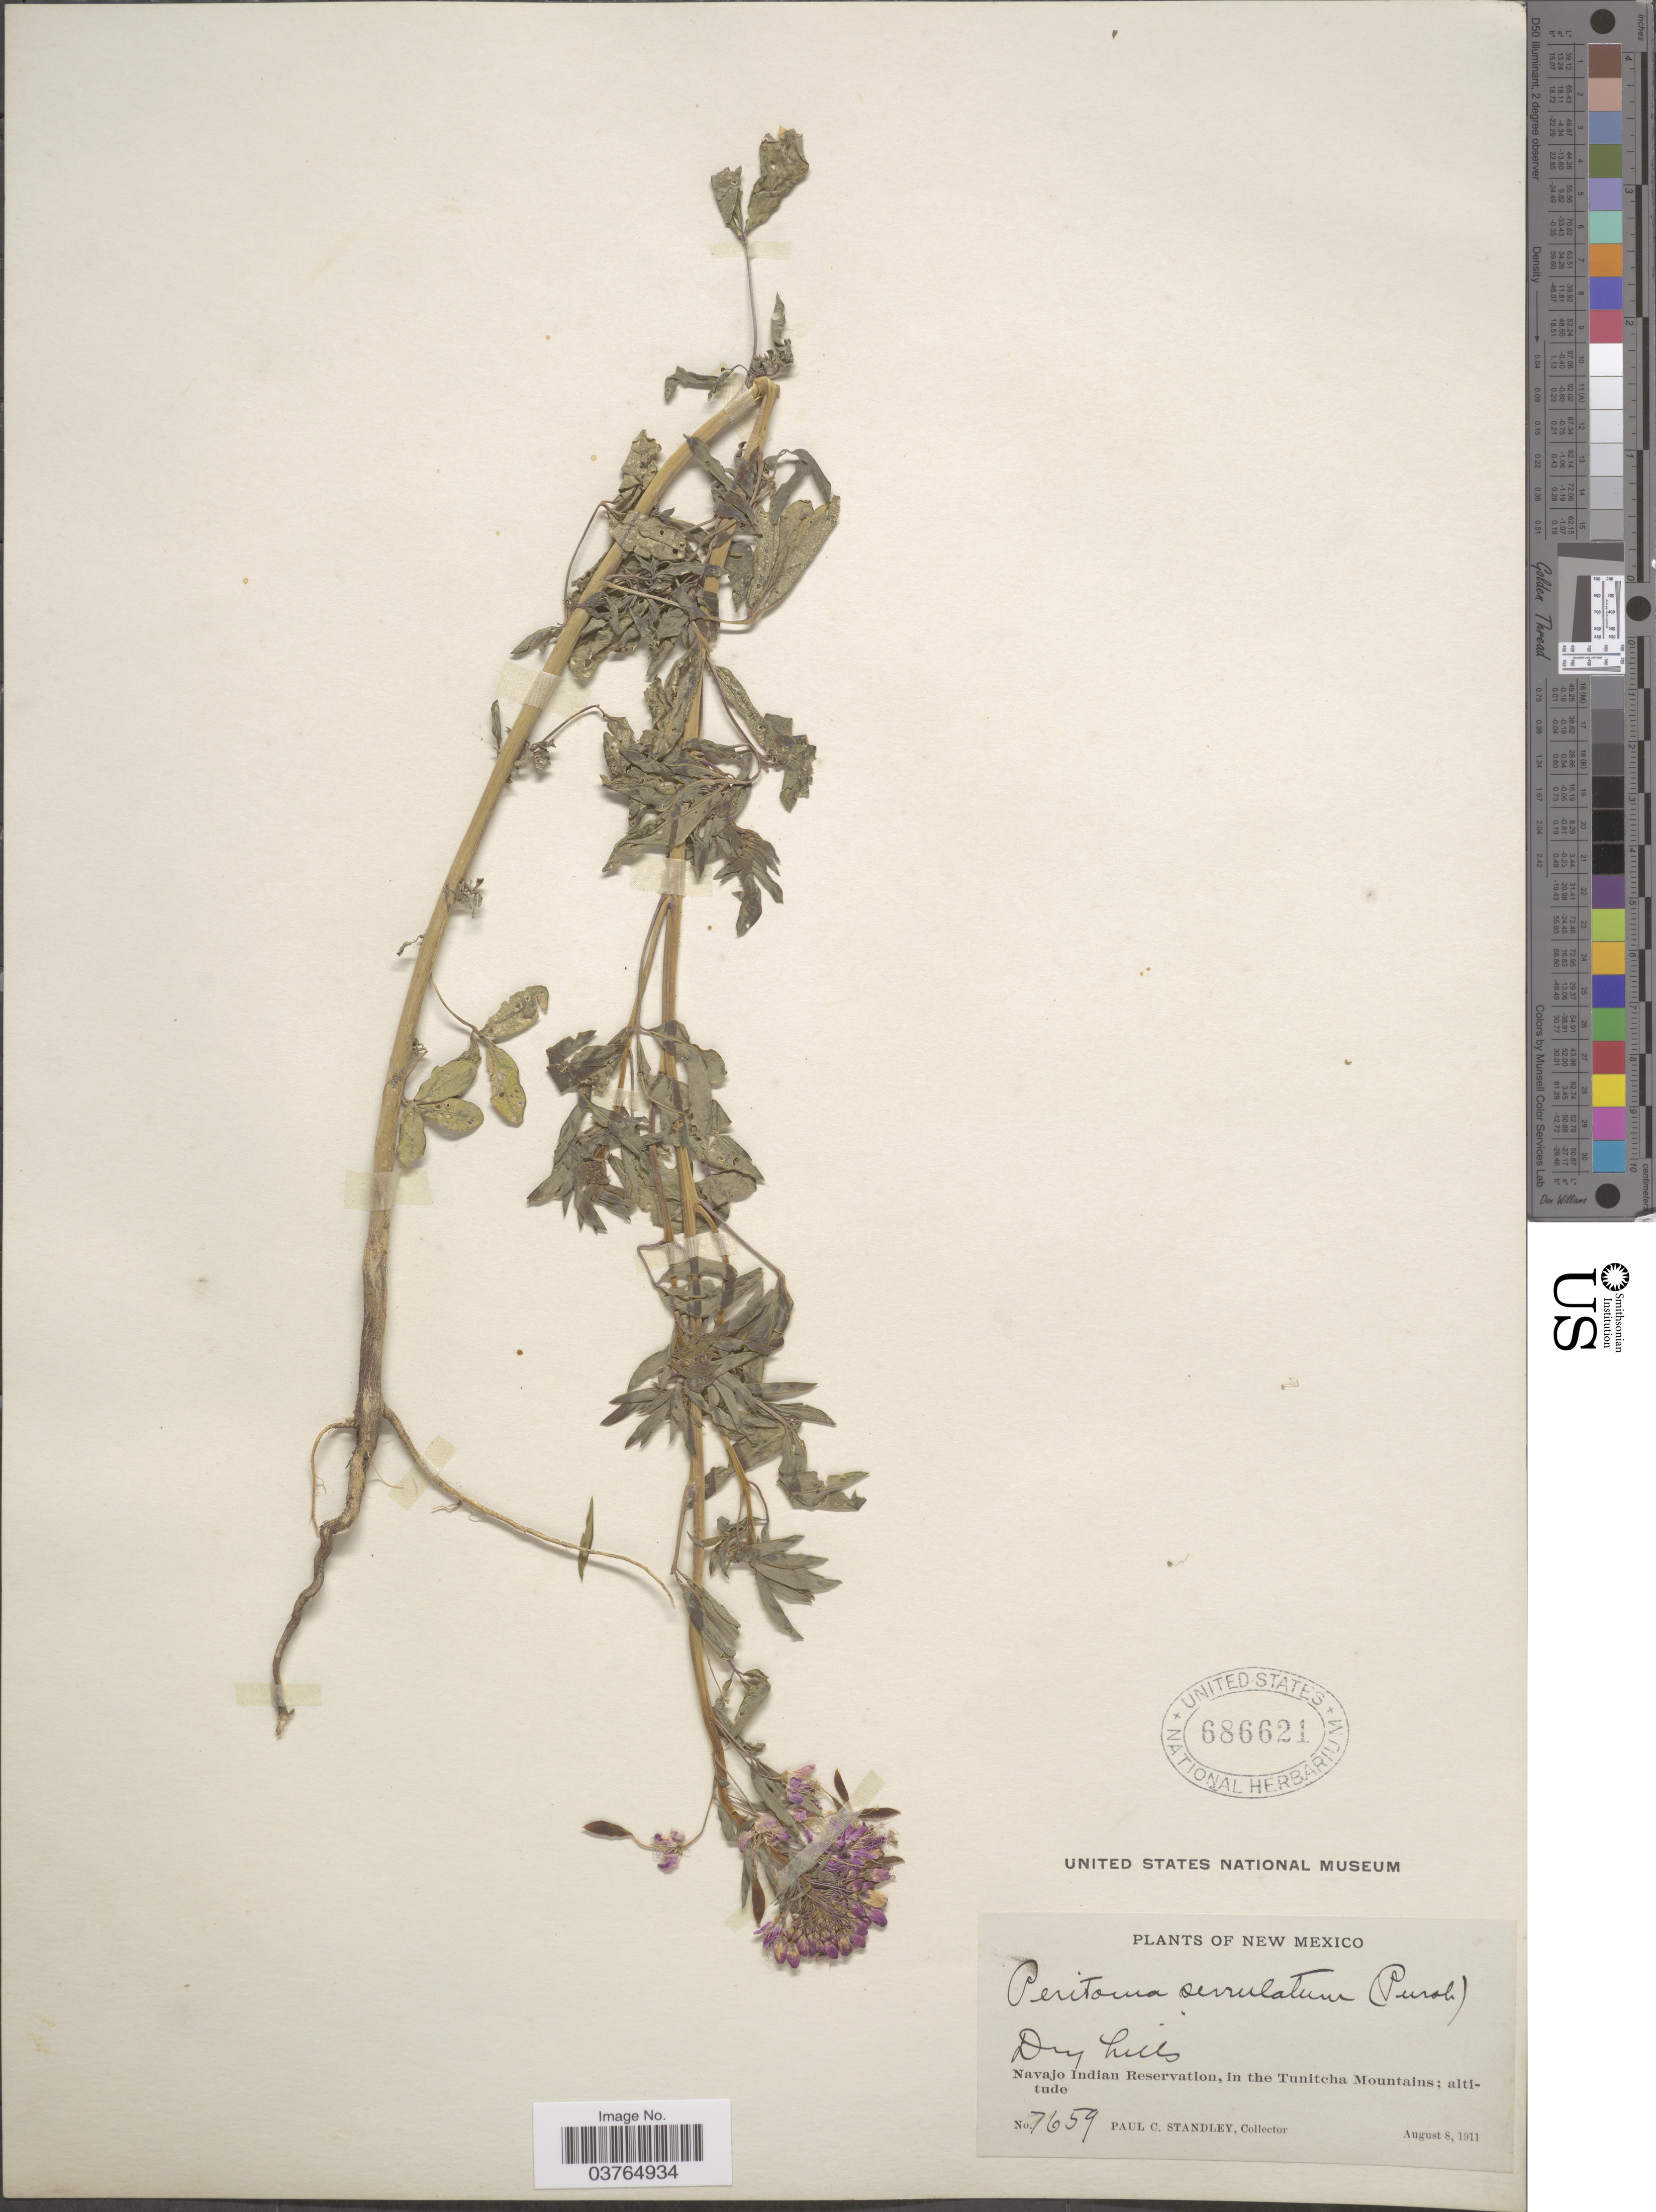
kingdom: Plantae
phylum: Tracheophyta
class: Magnoliopsida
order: Brassicales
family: Cleomaceae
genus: Cleomella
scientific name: Cleomella serrulata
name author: (Pursh) Roalson & J.C. Hall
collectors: P. C. Standley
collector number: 7659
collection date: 1911-08-08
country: United States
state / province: New Mexico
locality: Navajo Indian Reservation, in the Tunitcha Mountains.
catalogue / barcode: US 686621